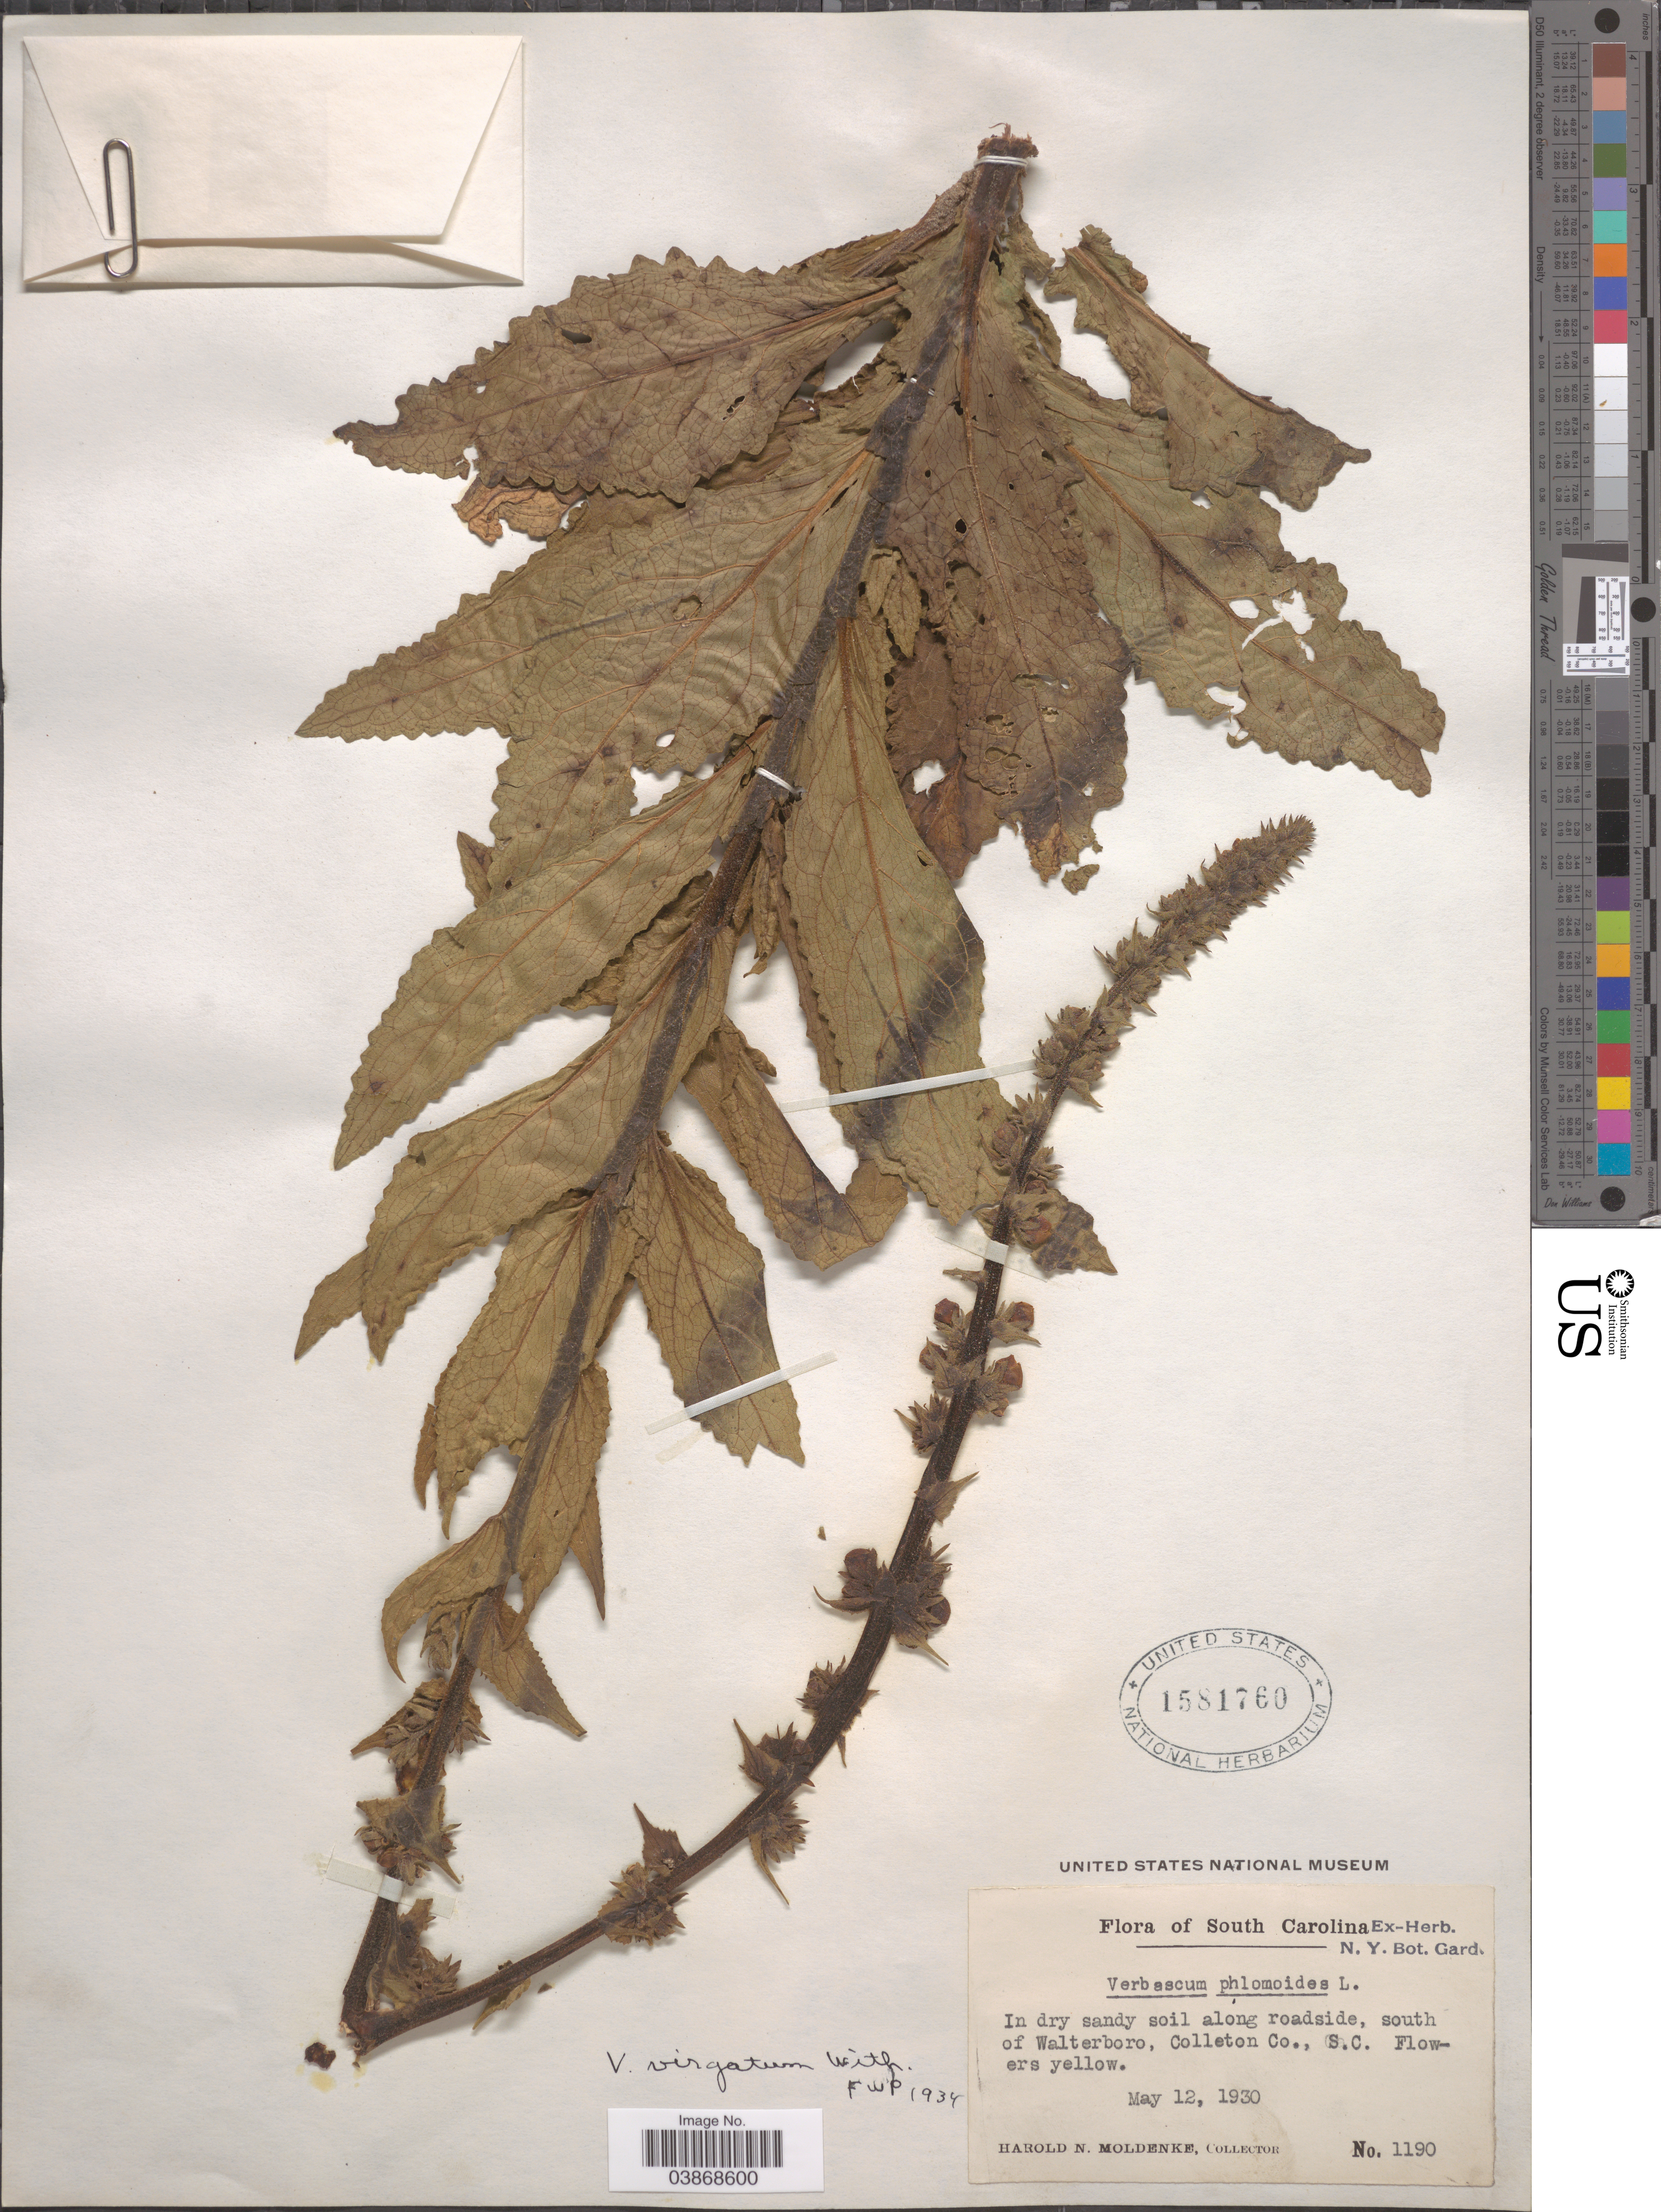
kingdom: Plantae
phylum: Tracheophyta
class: Magnoliopsida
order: Lamiales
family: Scrophulariaceae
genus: Verbascum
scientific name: Verbascum virgatum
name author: Stokes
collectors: H. N. Moldenke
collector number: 1190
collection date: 1930-05-12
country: United States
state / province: South Carolina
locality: Along roadside, south of Walterboro, Colleton Co.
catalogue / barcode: US 1581760